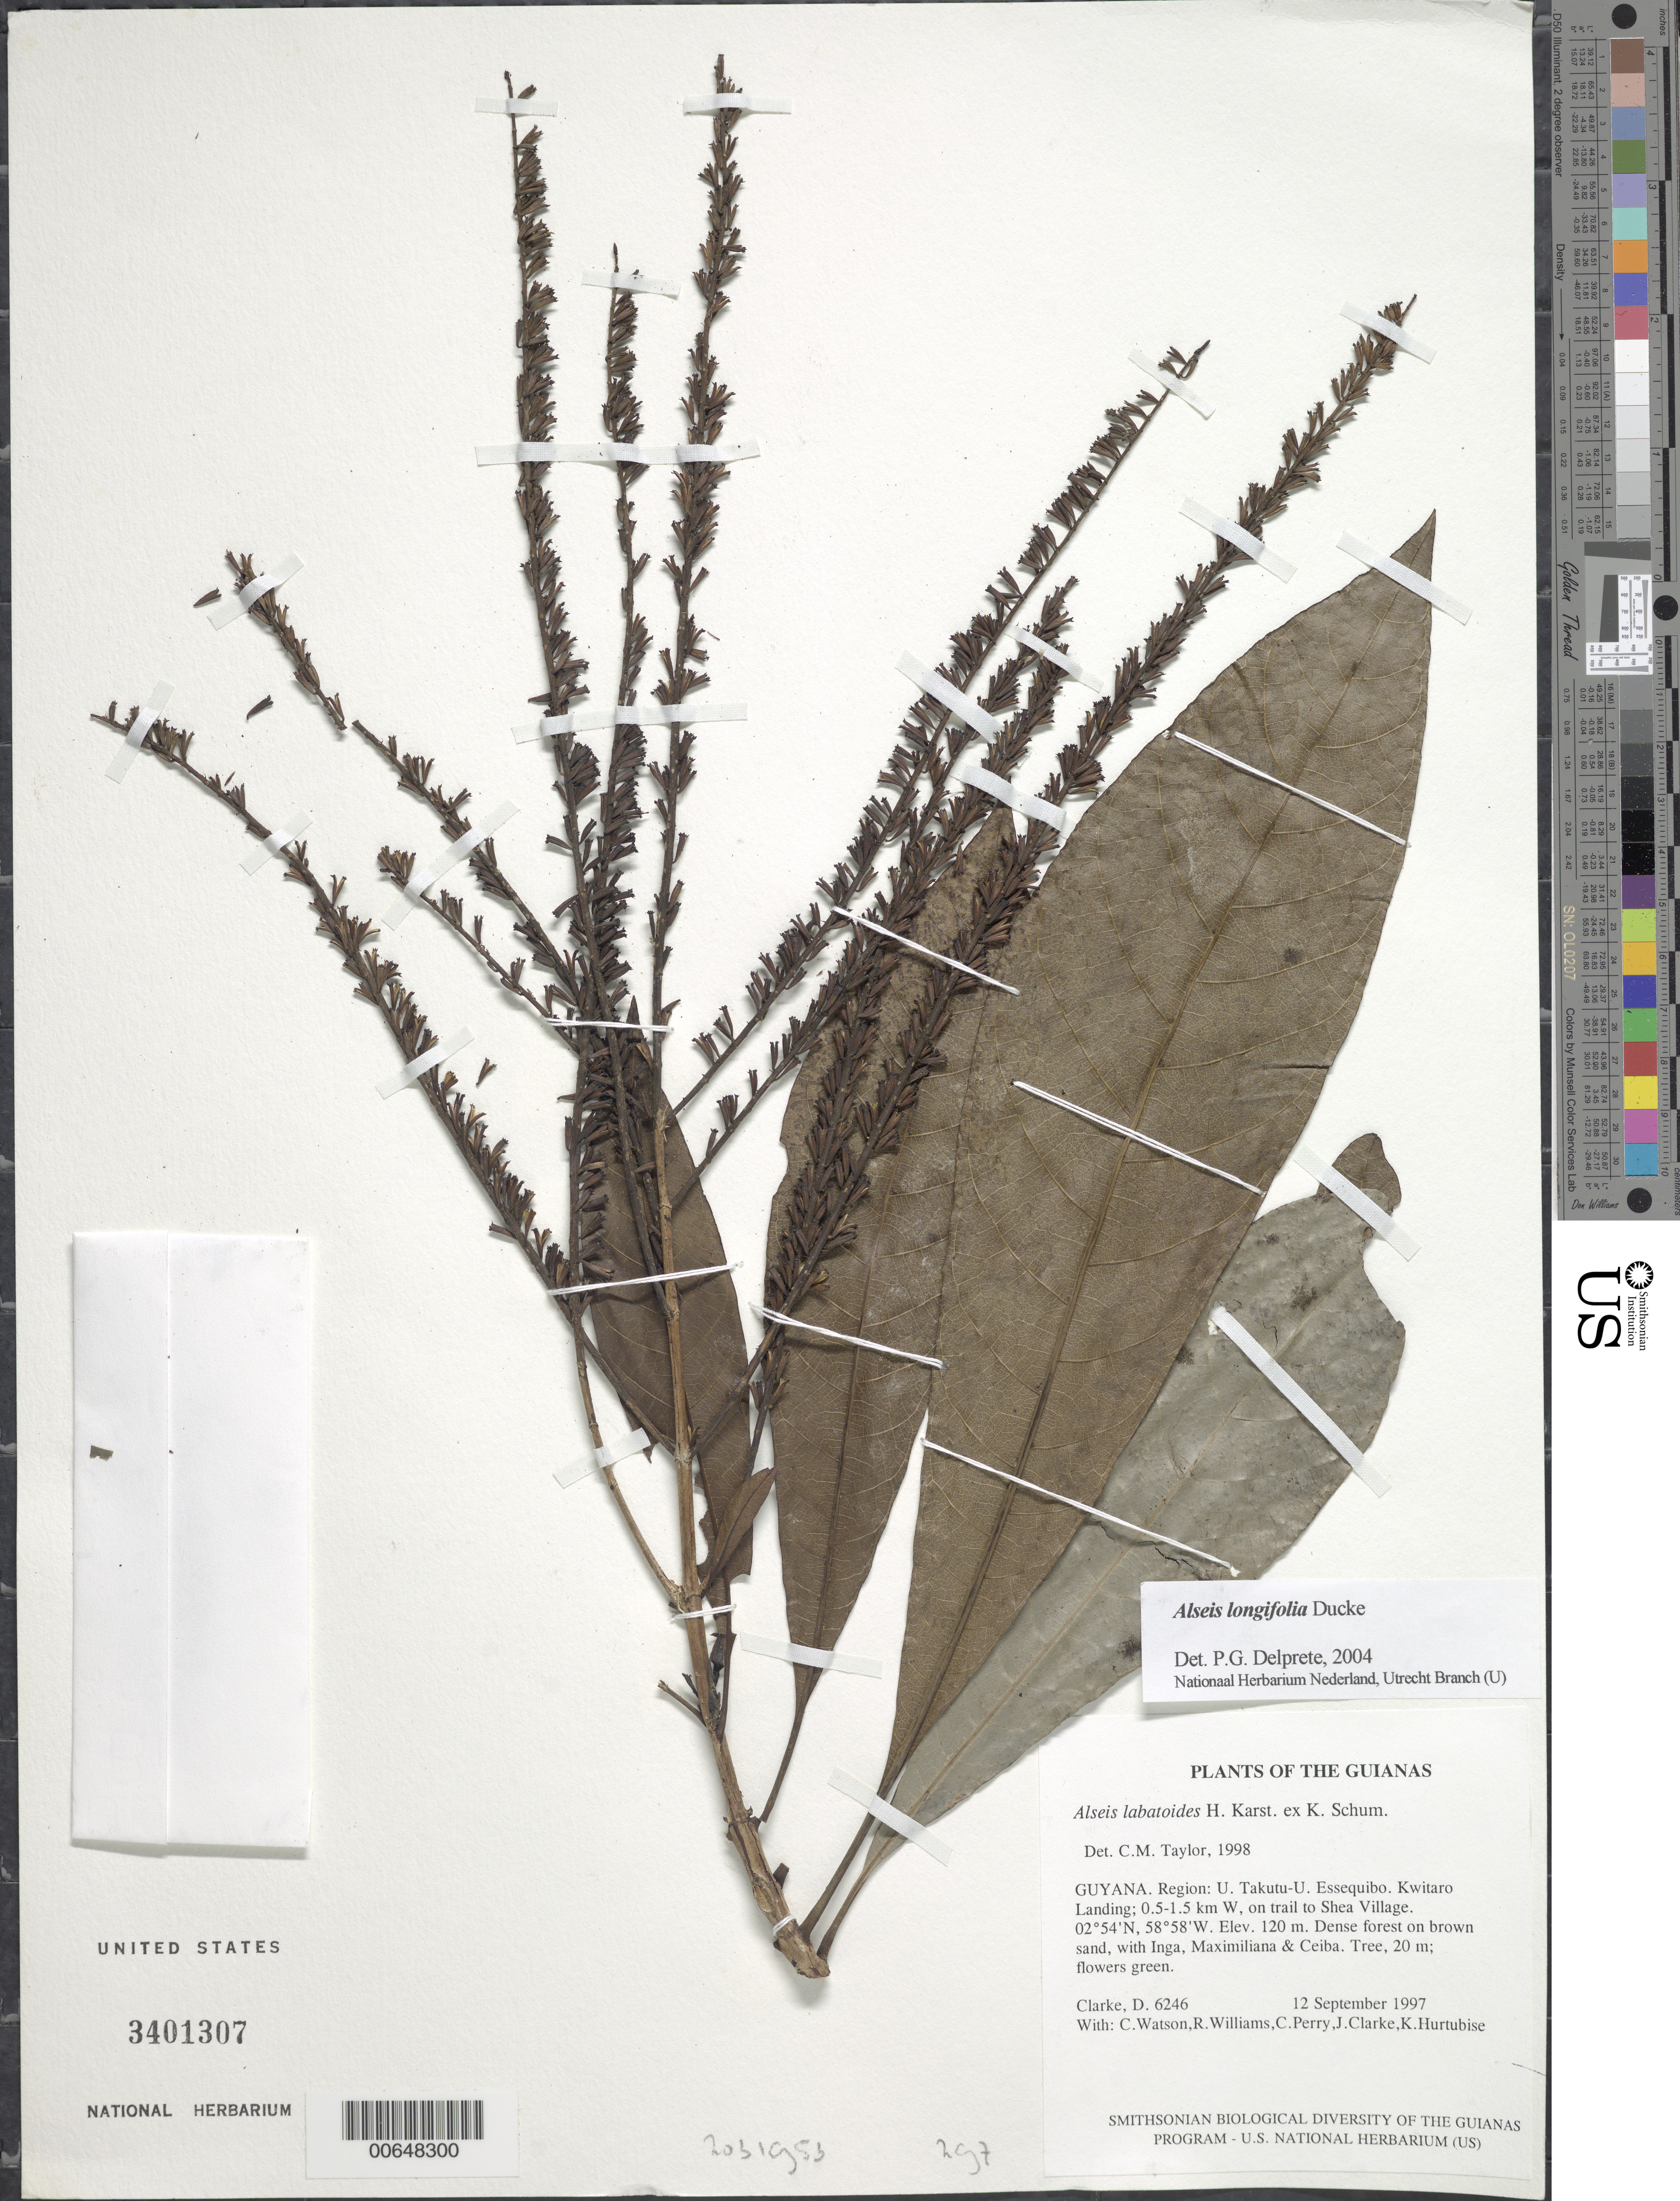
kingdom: Plantae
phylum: Tracheophyta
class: Magnoliopsida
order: Gentianales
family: Rubiaceae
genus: Alseis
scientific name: Alseis longifolia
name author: Ducke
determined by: Delprete, P. G., Herb. de Guyane Cay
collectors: H. D. Clarke, C. Watson, R. Williams, C. Perry, J. Clarke & K. Hurtubise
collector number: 6246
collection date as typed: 12 September 1997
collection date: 1997-09-12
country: Guyana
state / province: U. Takutu-U. Essequibo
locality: Kwitaro Landing; 0.5-1.5 km W, on trail to Shea Village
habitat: Dense forest on brown sand, with Inga, Maximiliana & Ceiba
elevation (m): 120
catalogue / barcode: US 3401307